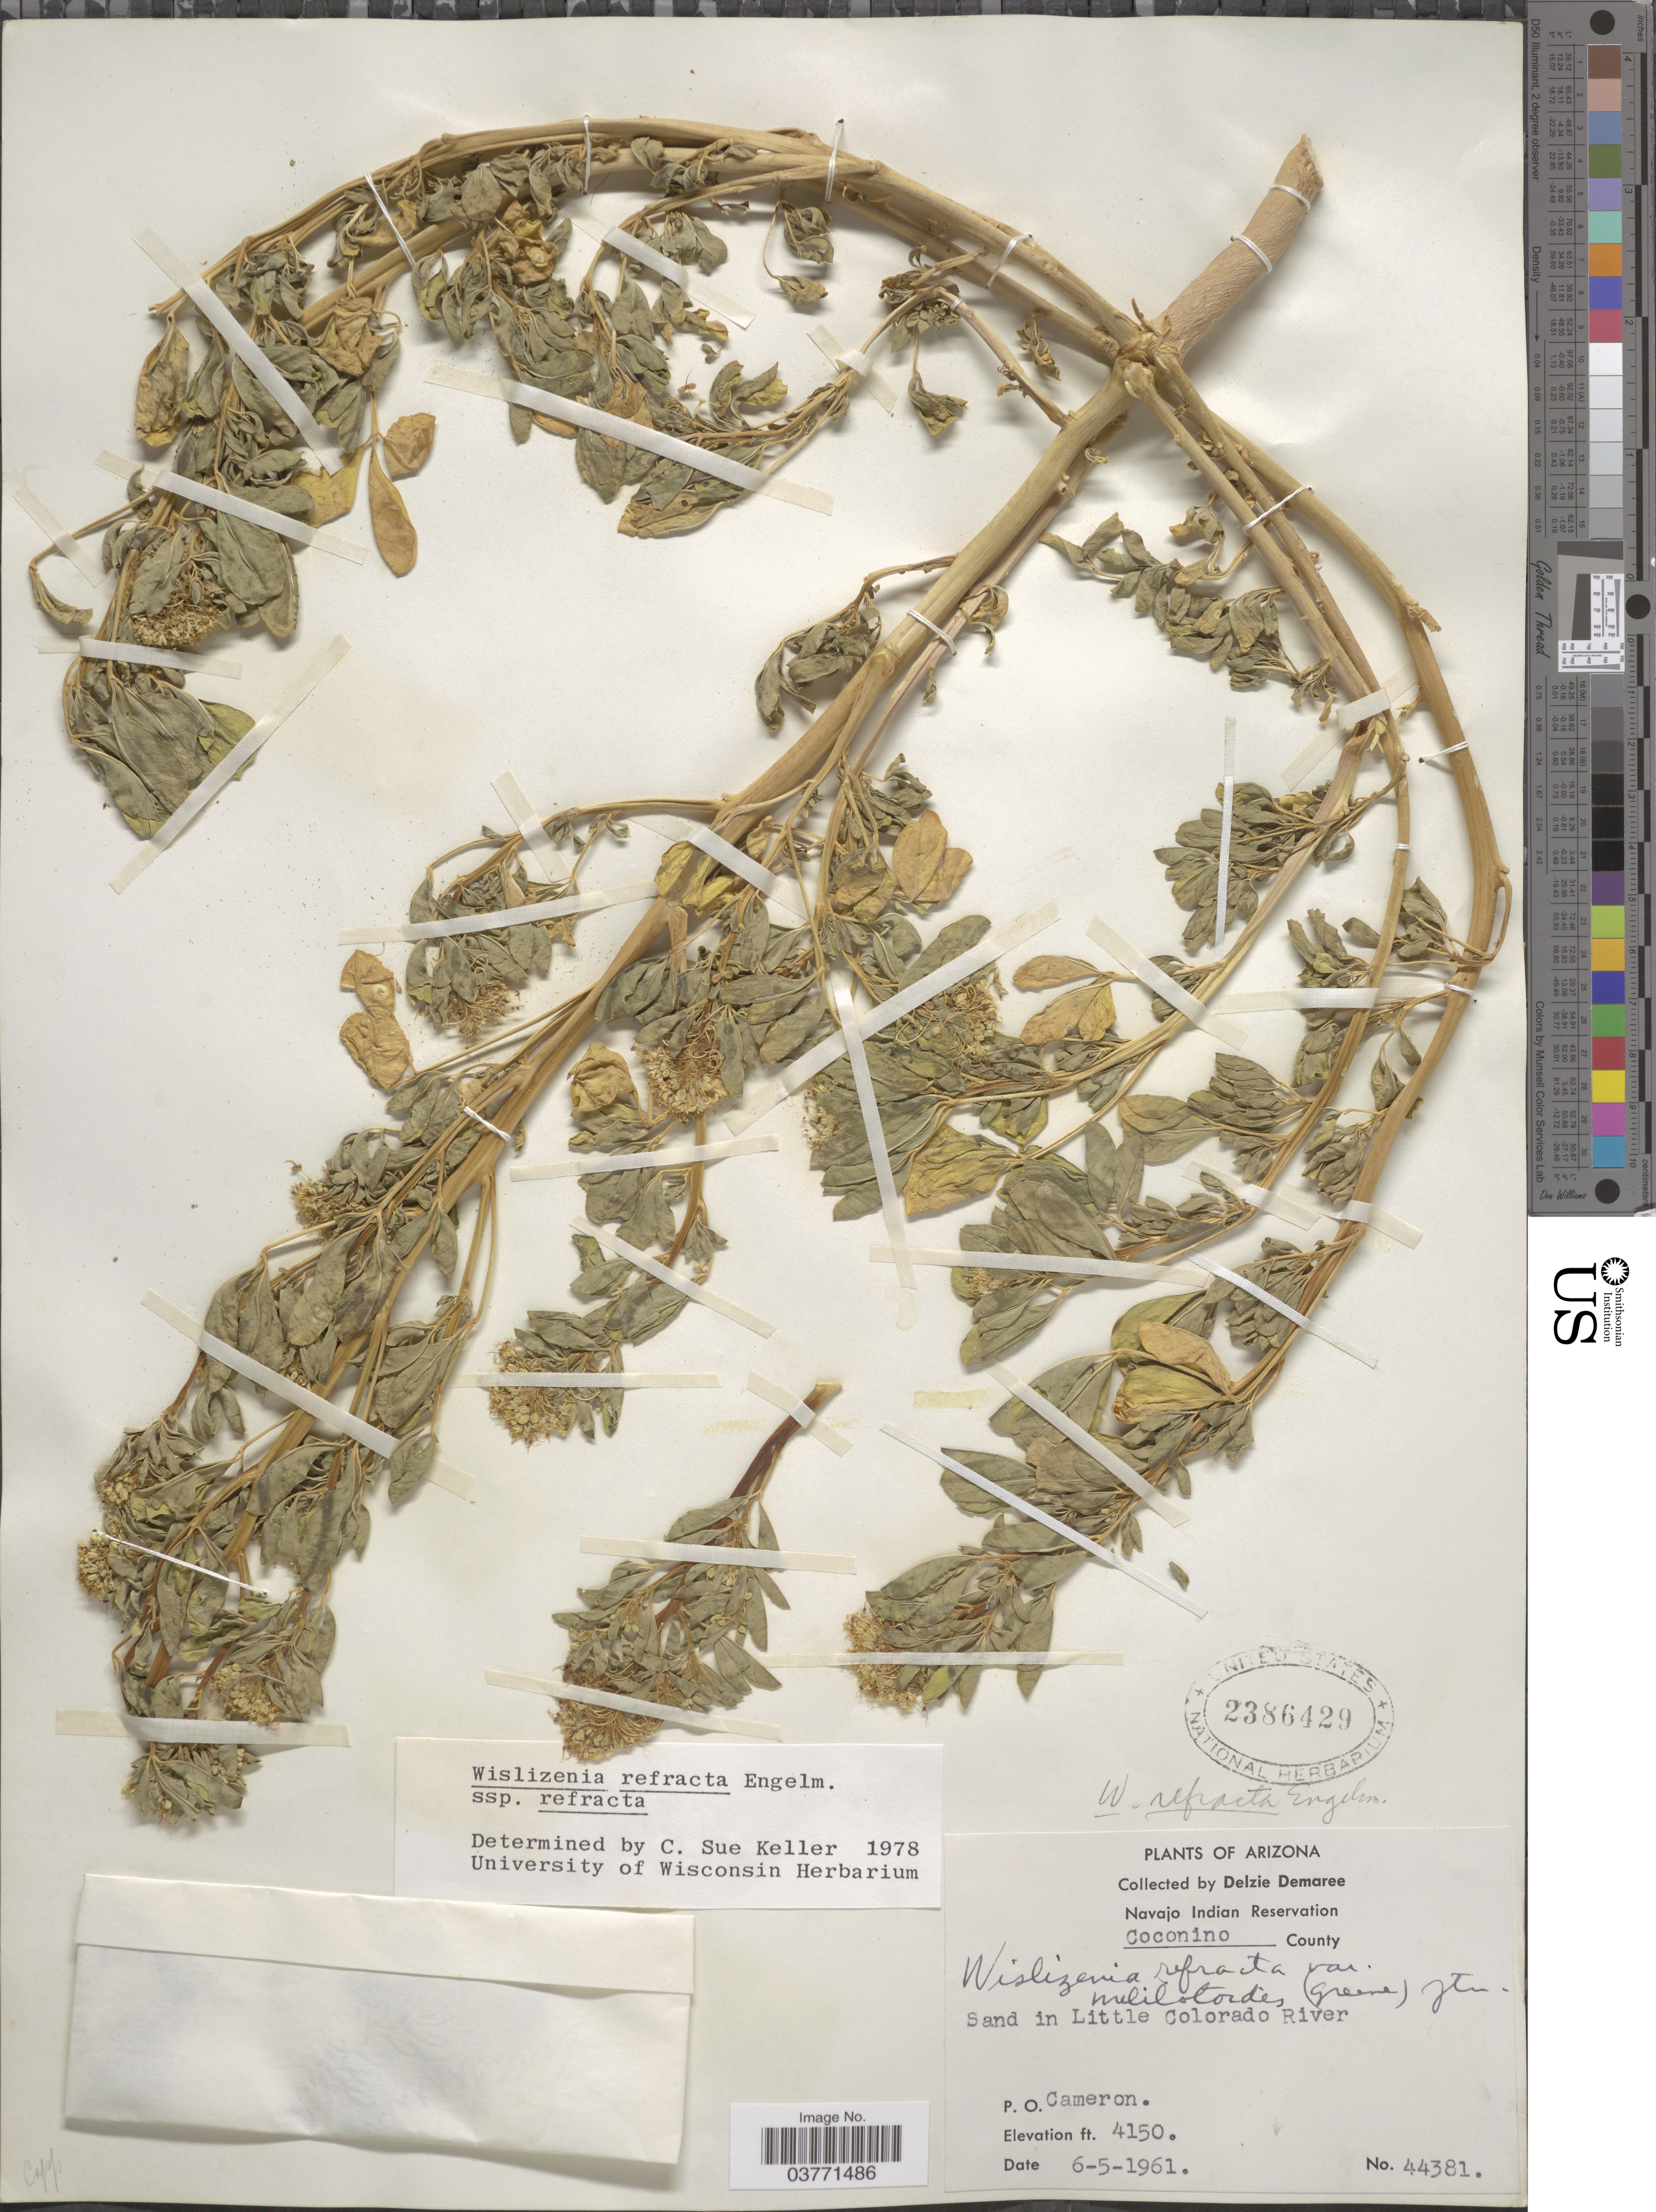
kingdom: Plantae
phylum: Tracheophyta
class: Magnoliopsida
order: Brassicales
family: Cleomaceae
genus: Cleomella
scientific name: Cleomella refracta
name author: (Engelm.) J.C. Hall & Roalson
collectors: D. Demaree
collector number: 44381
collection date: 1961-06-05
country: United States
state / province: Arizona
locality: Navajo Indian Reservation. Coconino County. Sand in Little Colorado River. P.O. Cameron.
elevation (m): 1265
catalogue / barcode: US 2386429